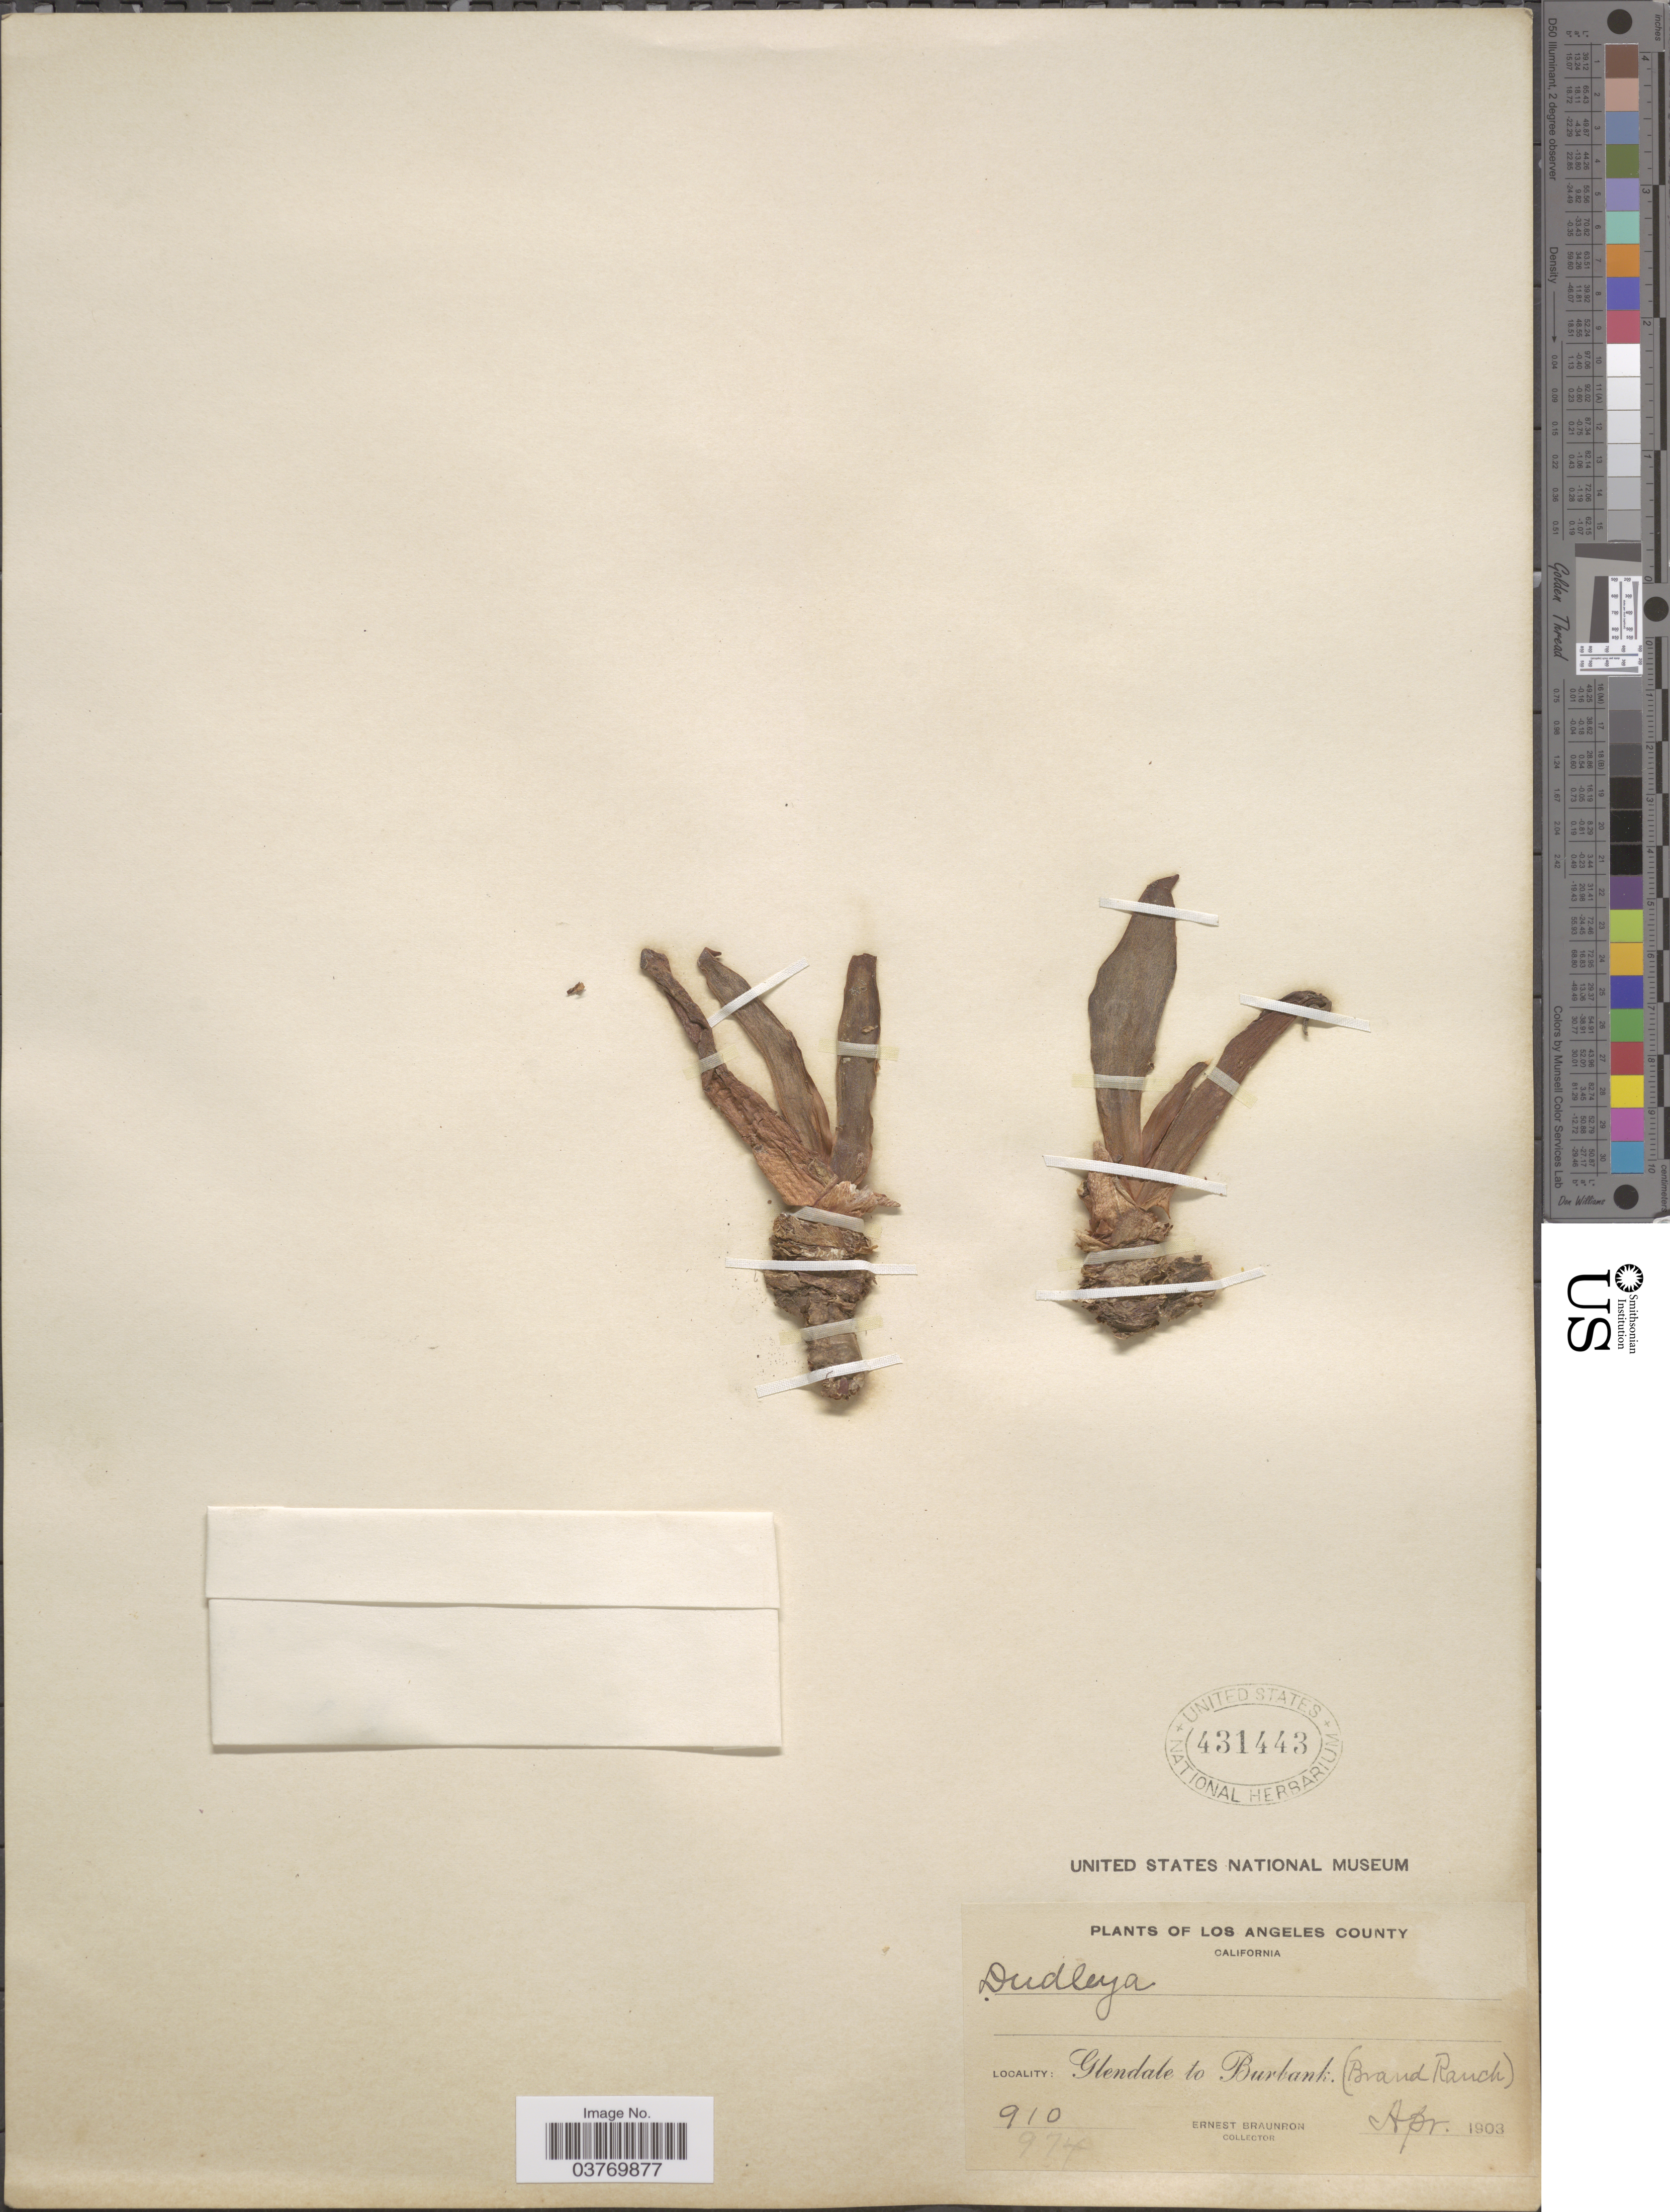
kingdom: Plantae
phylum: Tracheophyta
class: Magnoliopsida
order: Saxifragales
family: Crassulaceae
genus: Dudleya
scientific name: Dudleya sp.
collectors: E. Braunton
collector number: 910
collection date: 1903-04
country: United States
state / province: California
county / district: Los Angeles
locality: Los Angeles County. Glendale to Burbank. (Brand Ranch).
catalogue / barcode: US 431443